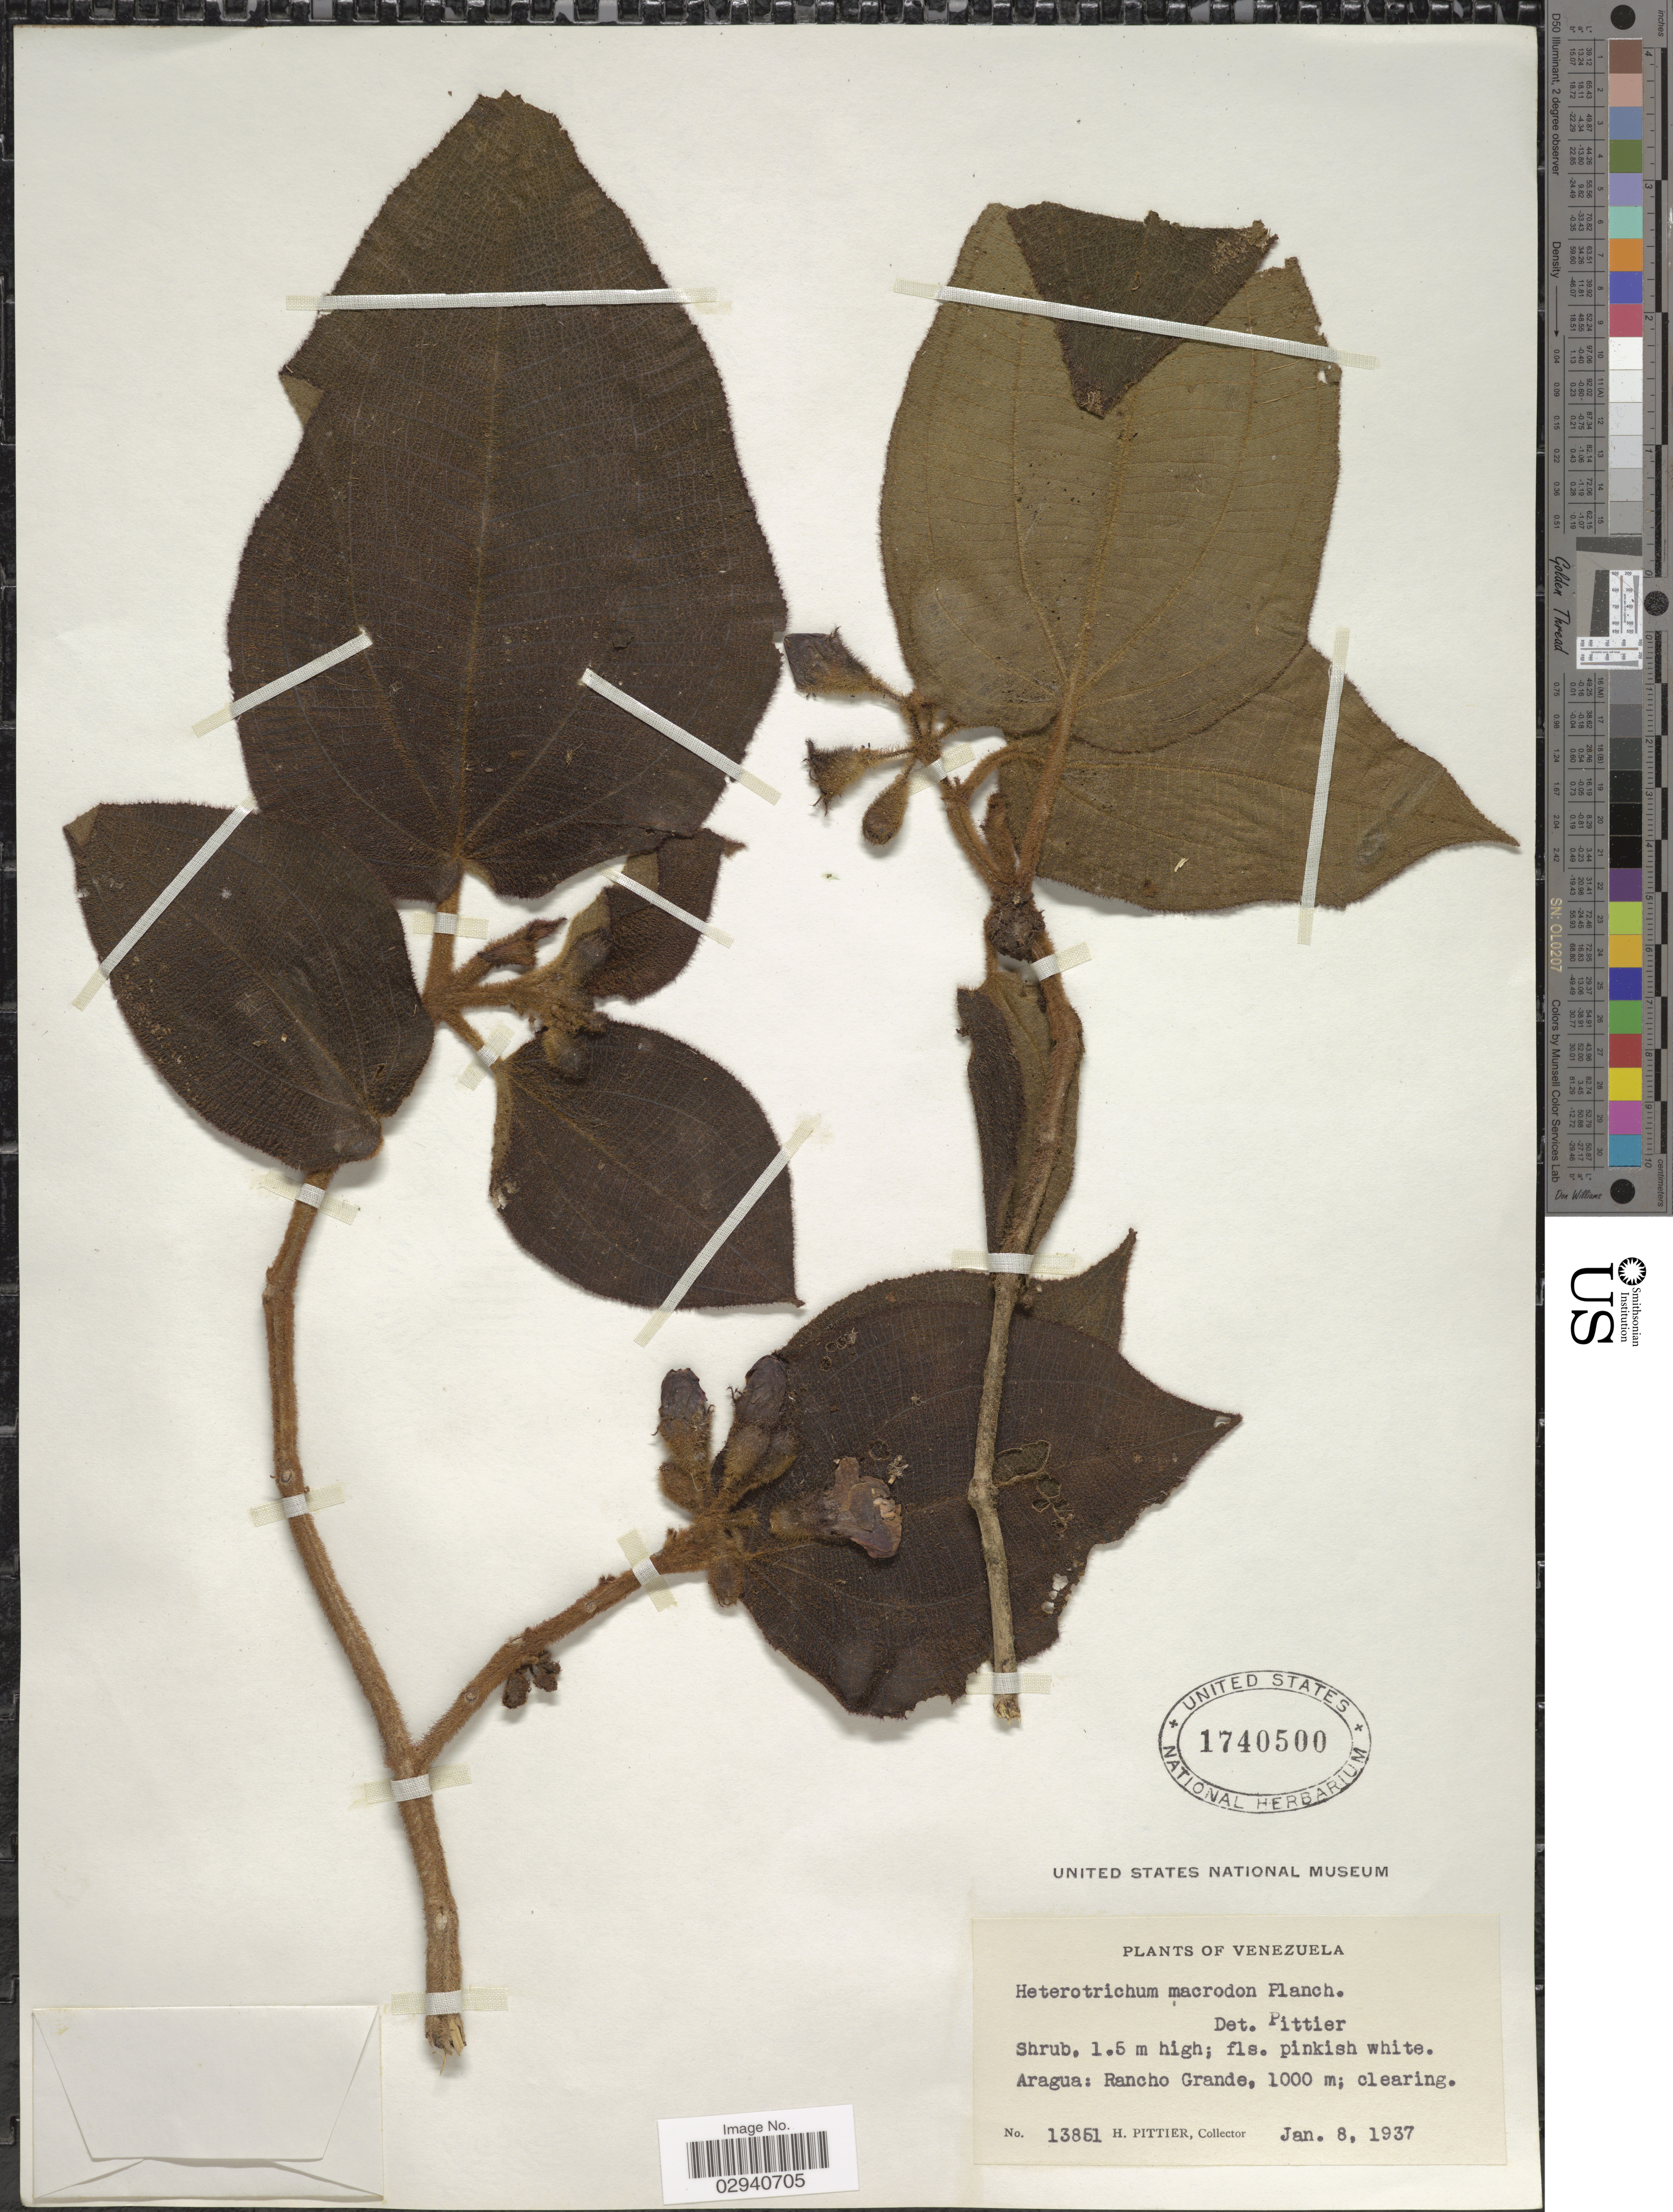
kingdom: Plantae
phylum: Tracheophyta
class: Magnoliopsida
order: Myrtales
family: Melastomataceae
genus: Miconia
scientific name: Miconia macrodon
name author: (Naudin) Wurdack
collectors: H. F. Pittier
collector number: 13851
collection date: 1937-01-08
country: Venezuela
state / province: Aragua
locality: Rancho Grande.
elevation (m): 1000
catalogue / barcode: US 1740500